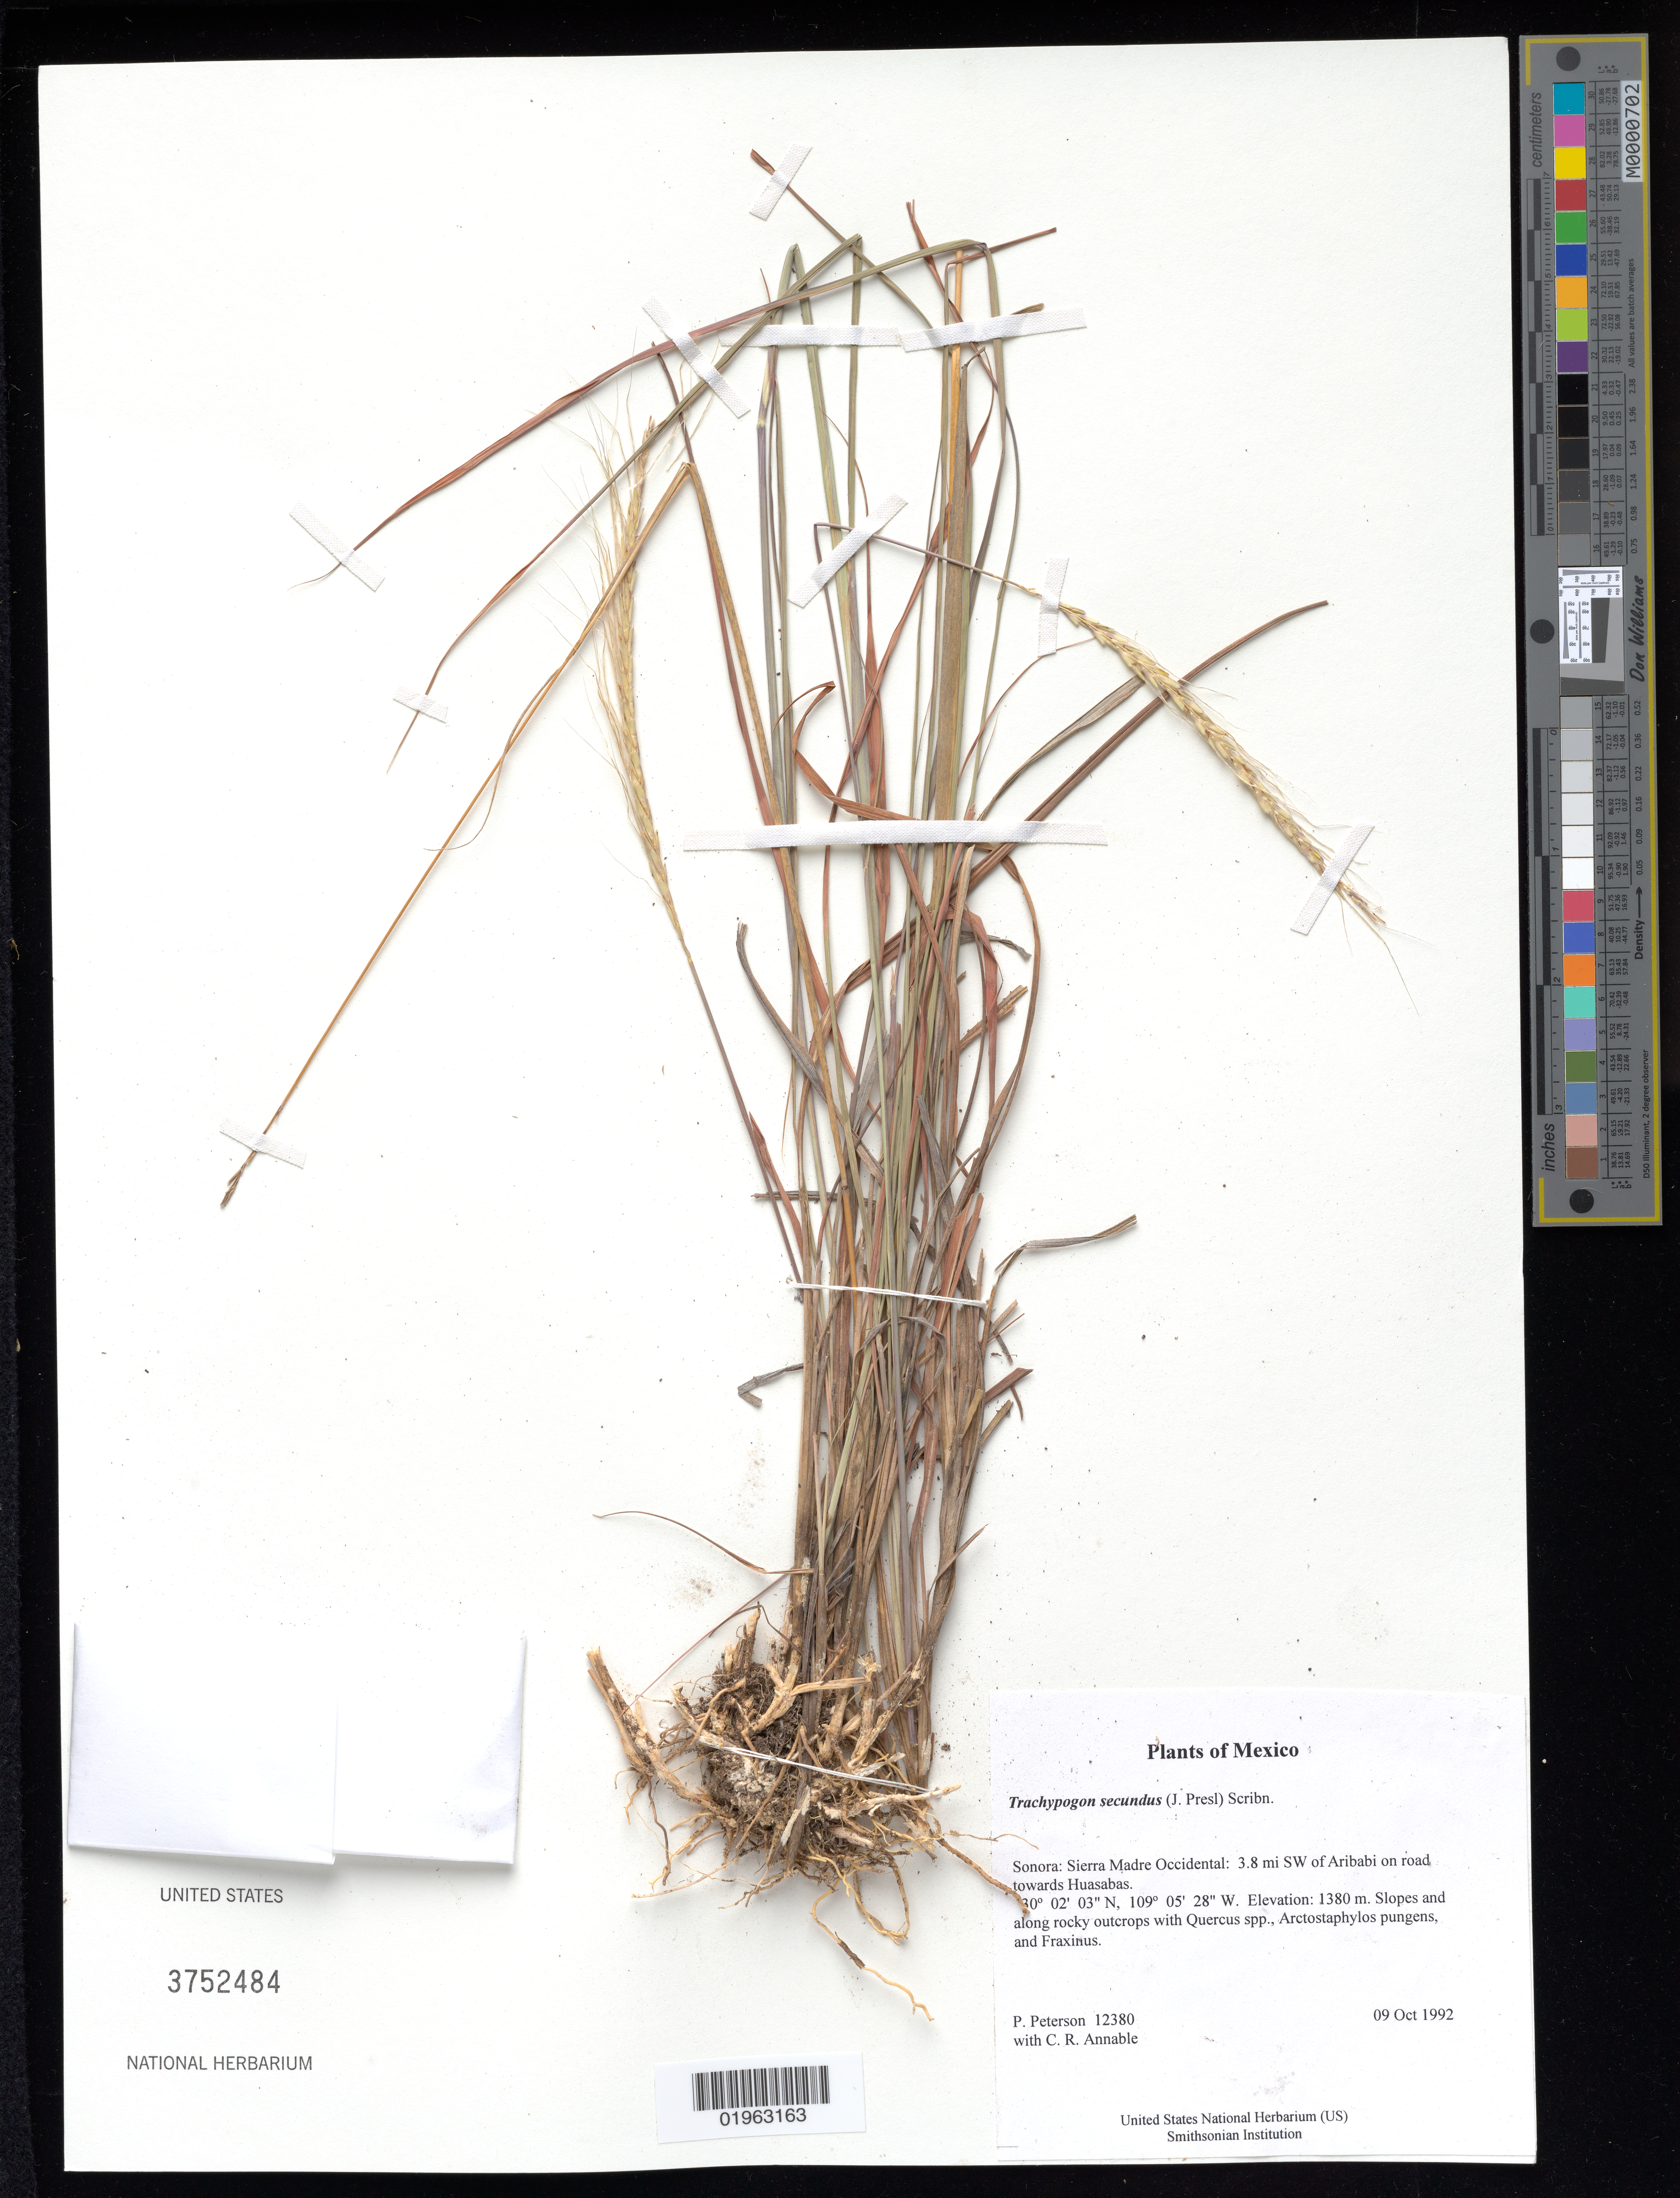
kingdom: Plantae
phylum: Tracheophyta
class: Liliopsida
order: Poales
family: Poaceae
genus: Trachypogon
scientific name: Trachypogon spicatus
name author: (L. f.) Kuntze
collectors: P. M. Peterson & C. R. Annable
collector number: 12380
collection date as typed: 09 Oct 1992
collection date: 1992-10-09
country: Mexico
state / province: Sonora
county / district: Sierra Madre Occidental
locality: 3.8 mi SW of Aribabi on road towards Huasabas.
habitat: Slopes and along rocky outcrops with Quercus spp., Arctostaphylos pungens, and Fraxinus.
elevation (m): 1380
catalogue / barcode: US 3752484